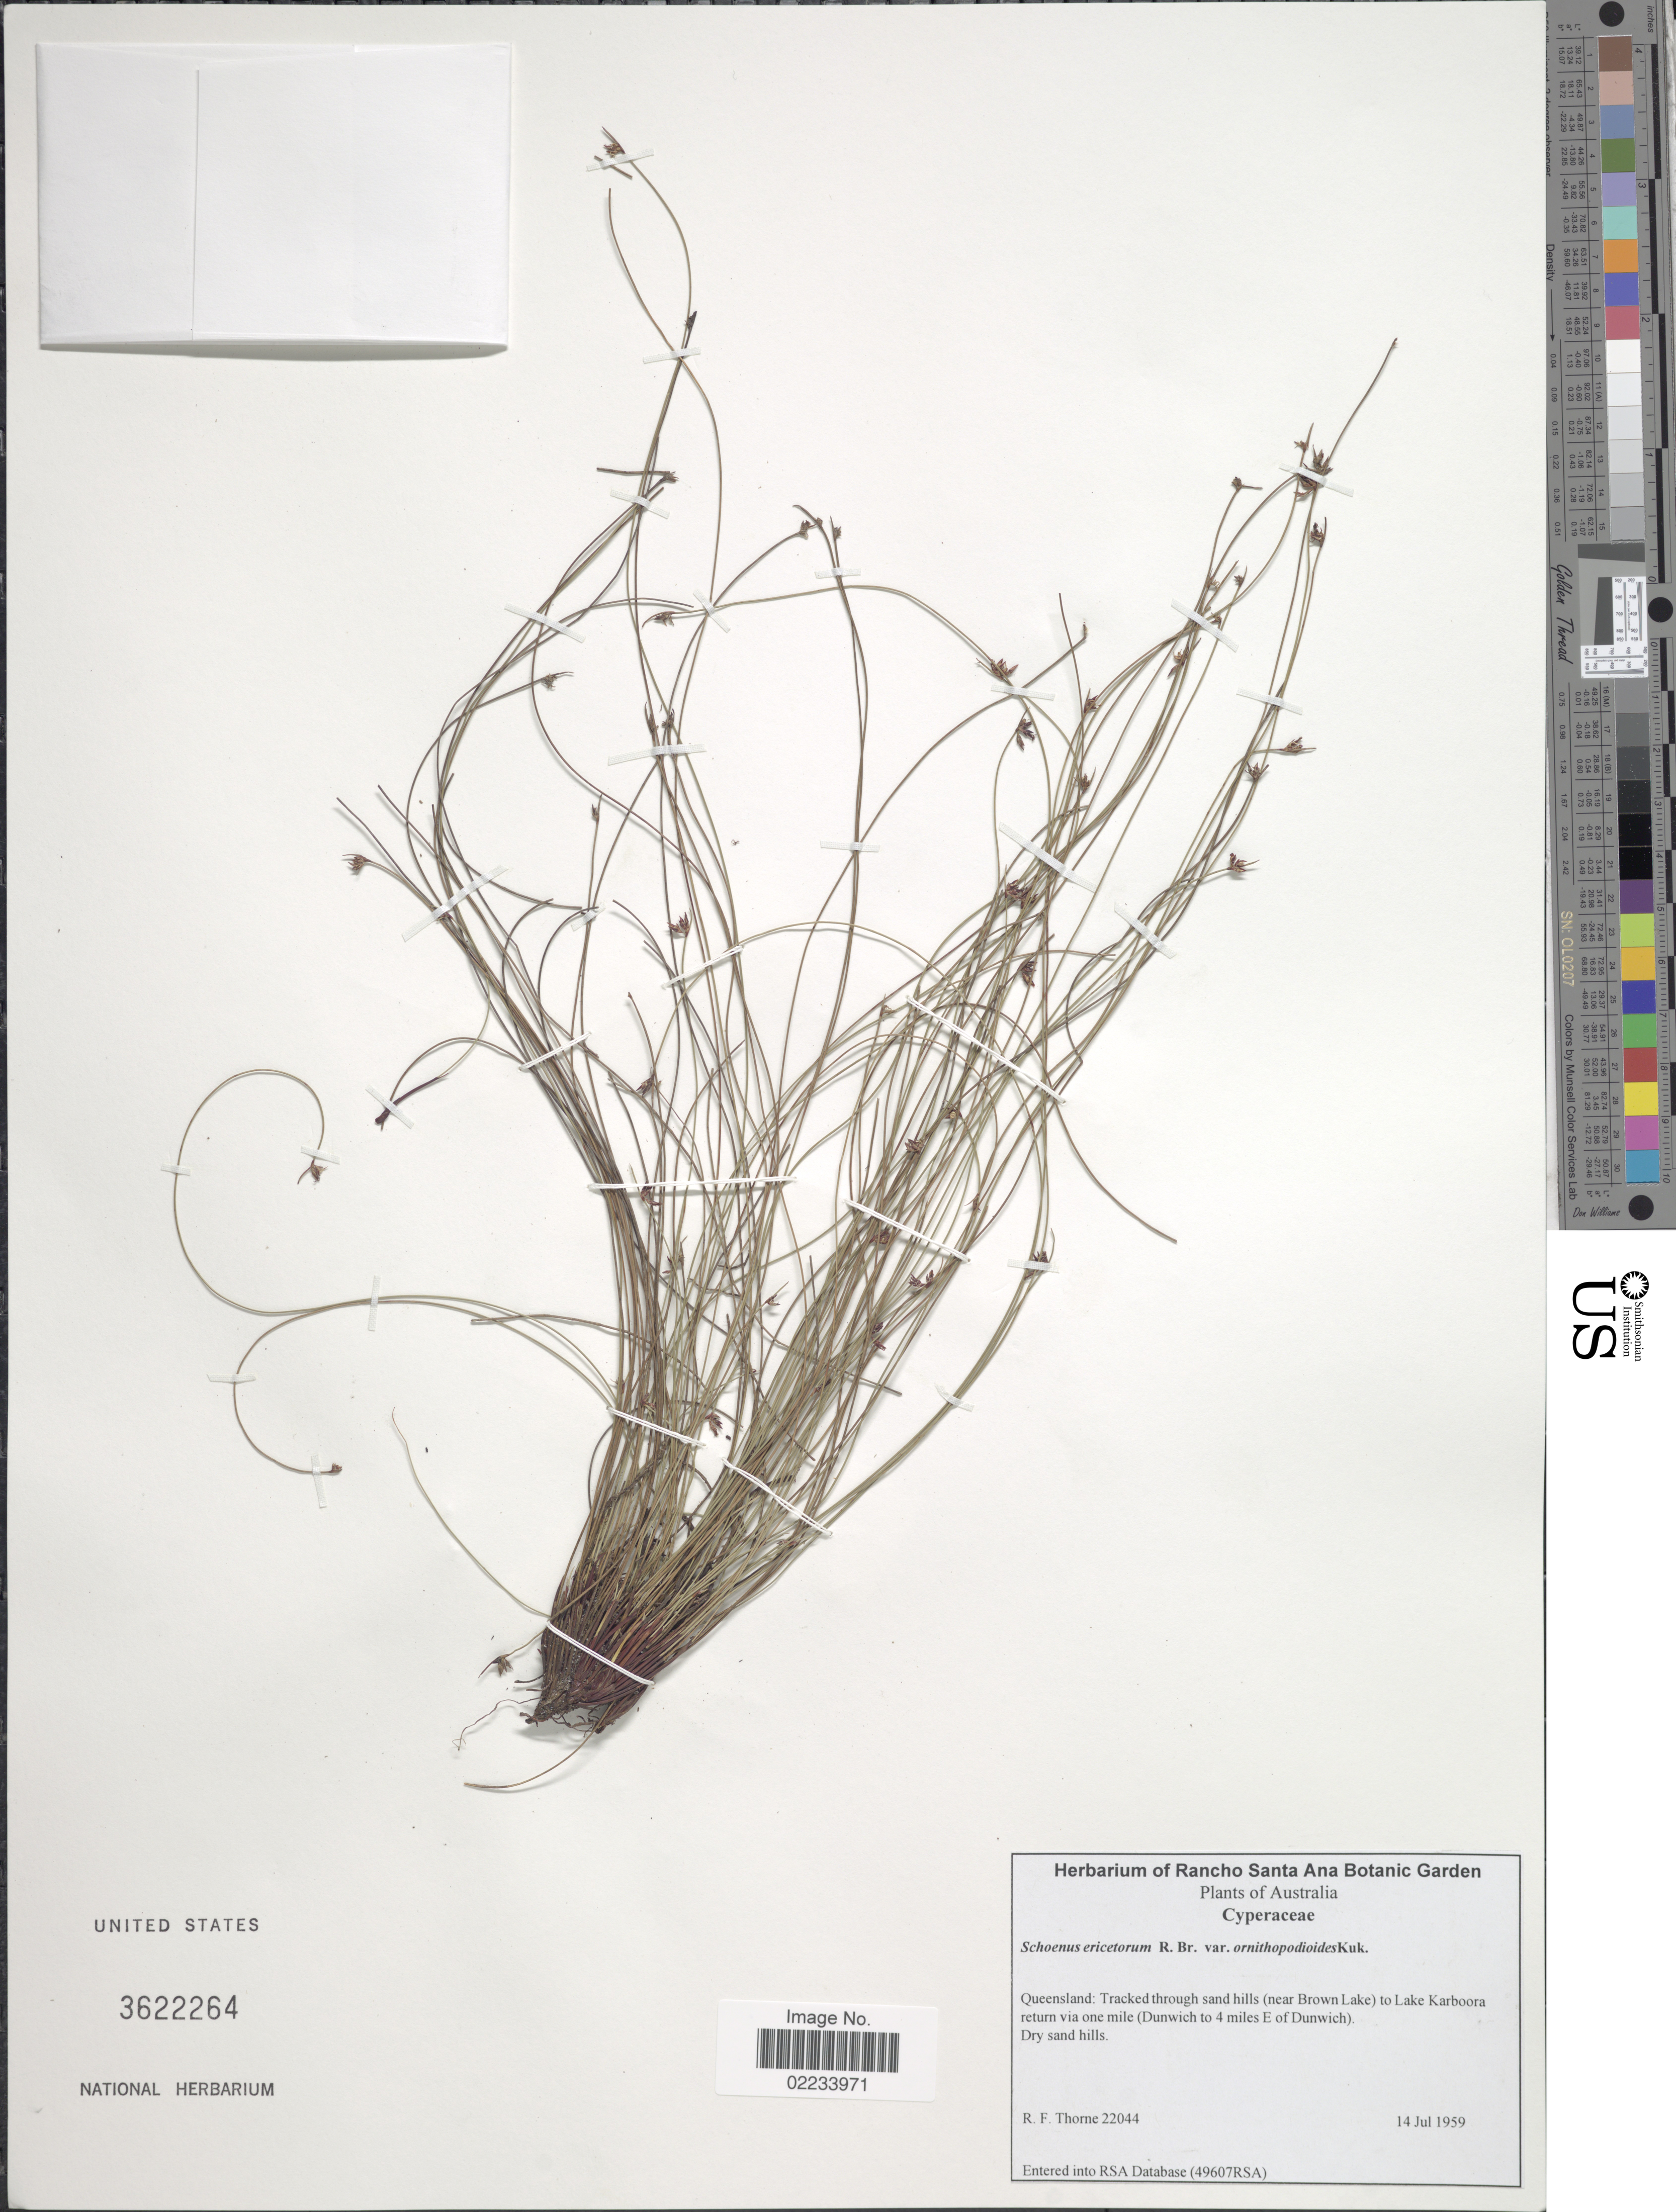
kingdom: Plantae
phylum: Tracheophyta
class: Liliopsida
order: Poales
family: Cyperaceae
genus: Schoenus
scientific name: Schoenus ericetorum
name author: R. Br.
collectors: R. F. Thorne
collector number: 22044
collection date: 1959-07-14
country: Australia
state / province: Queensland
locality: Tracked through sand hills (near Brown Lake) to Lake Karboora return via one mile (Dunwich to 4 miles E of Dunwich)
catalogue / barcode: US 3622264